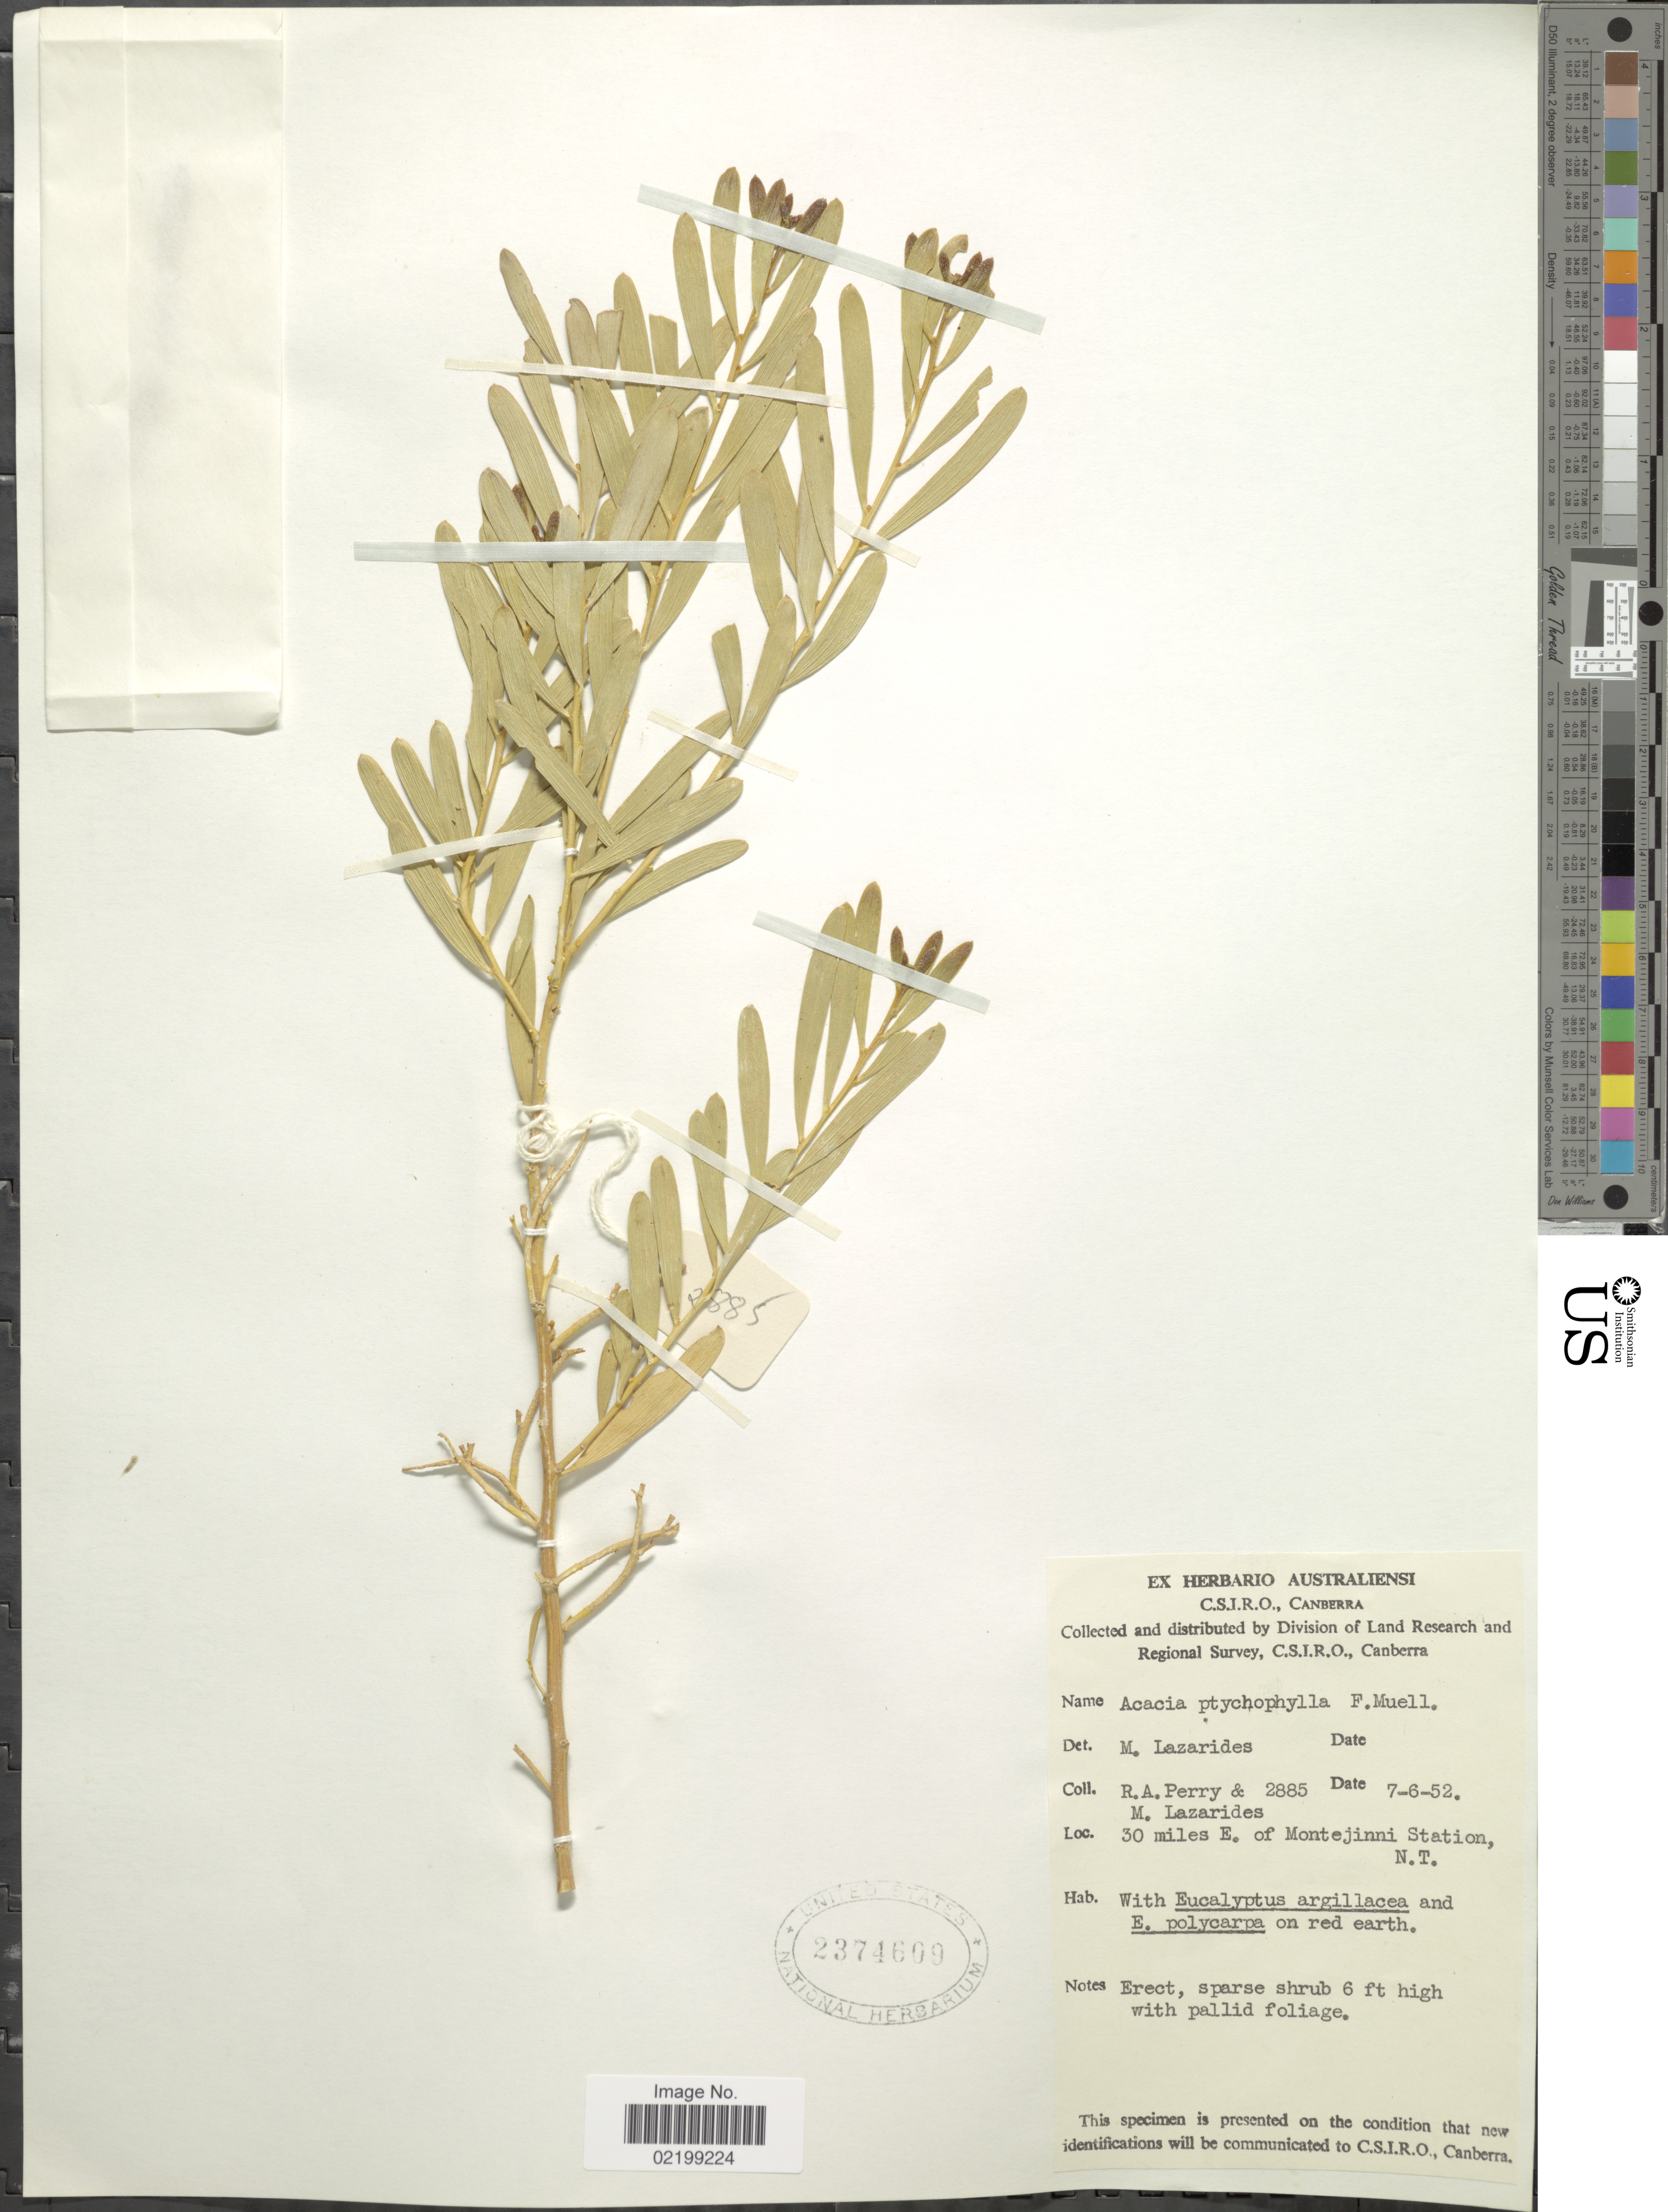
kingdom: Plantae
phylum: Tracheophyta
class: Magnoliopsida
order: Fabales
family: Fabaceae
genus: Acacia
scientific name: Acacia ptychophylla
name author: F. Muell.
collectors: Perry, R. A. & M. Lazarides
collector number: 2885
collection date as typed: Transcribed d/m/y: 7/6/52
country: Australia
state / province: Northern Territory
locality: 30 miles E. of Montejinni Station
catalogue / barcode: US 2374609